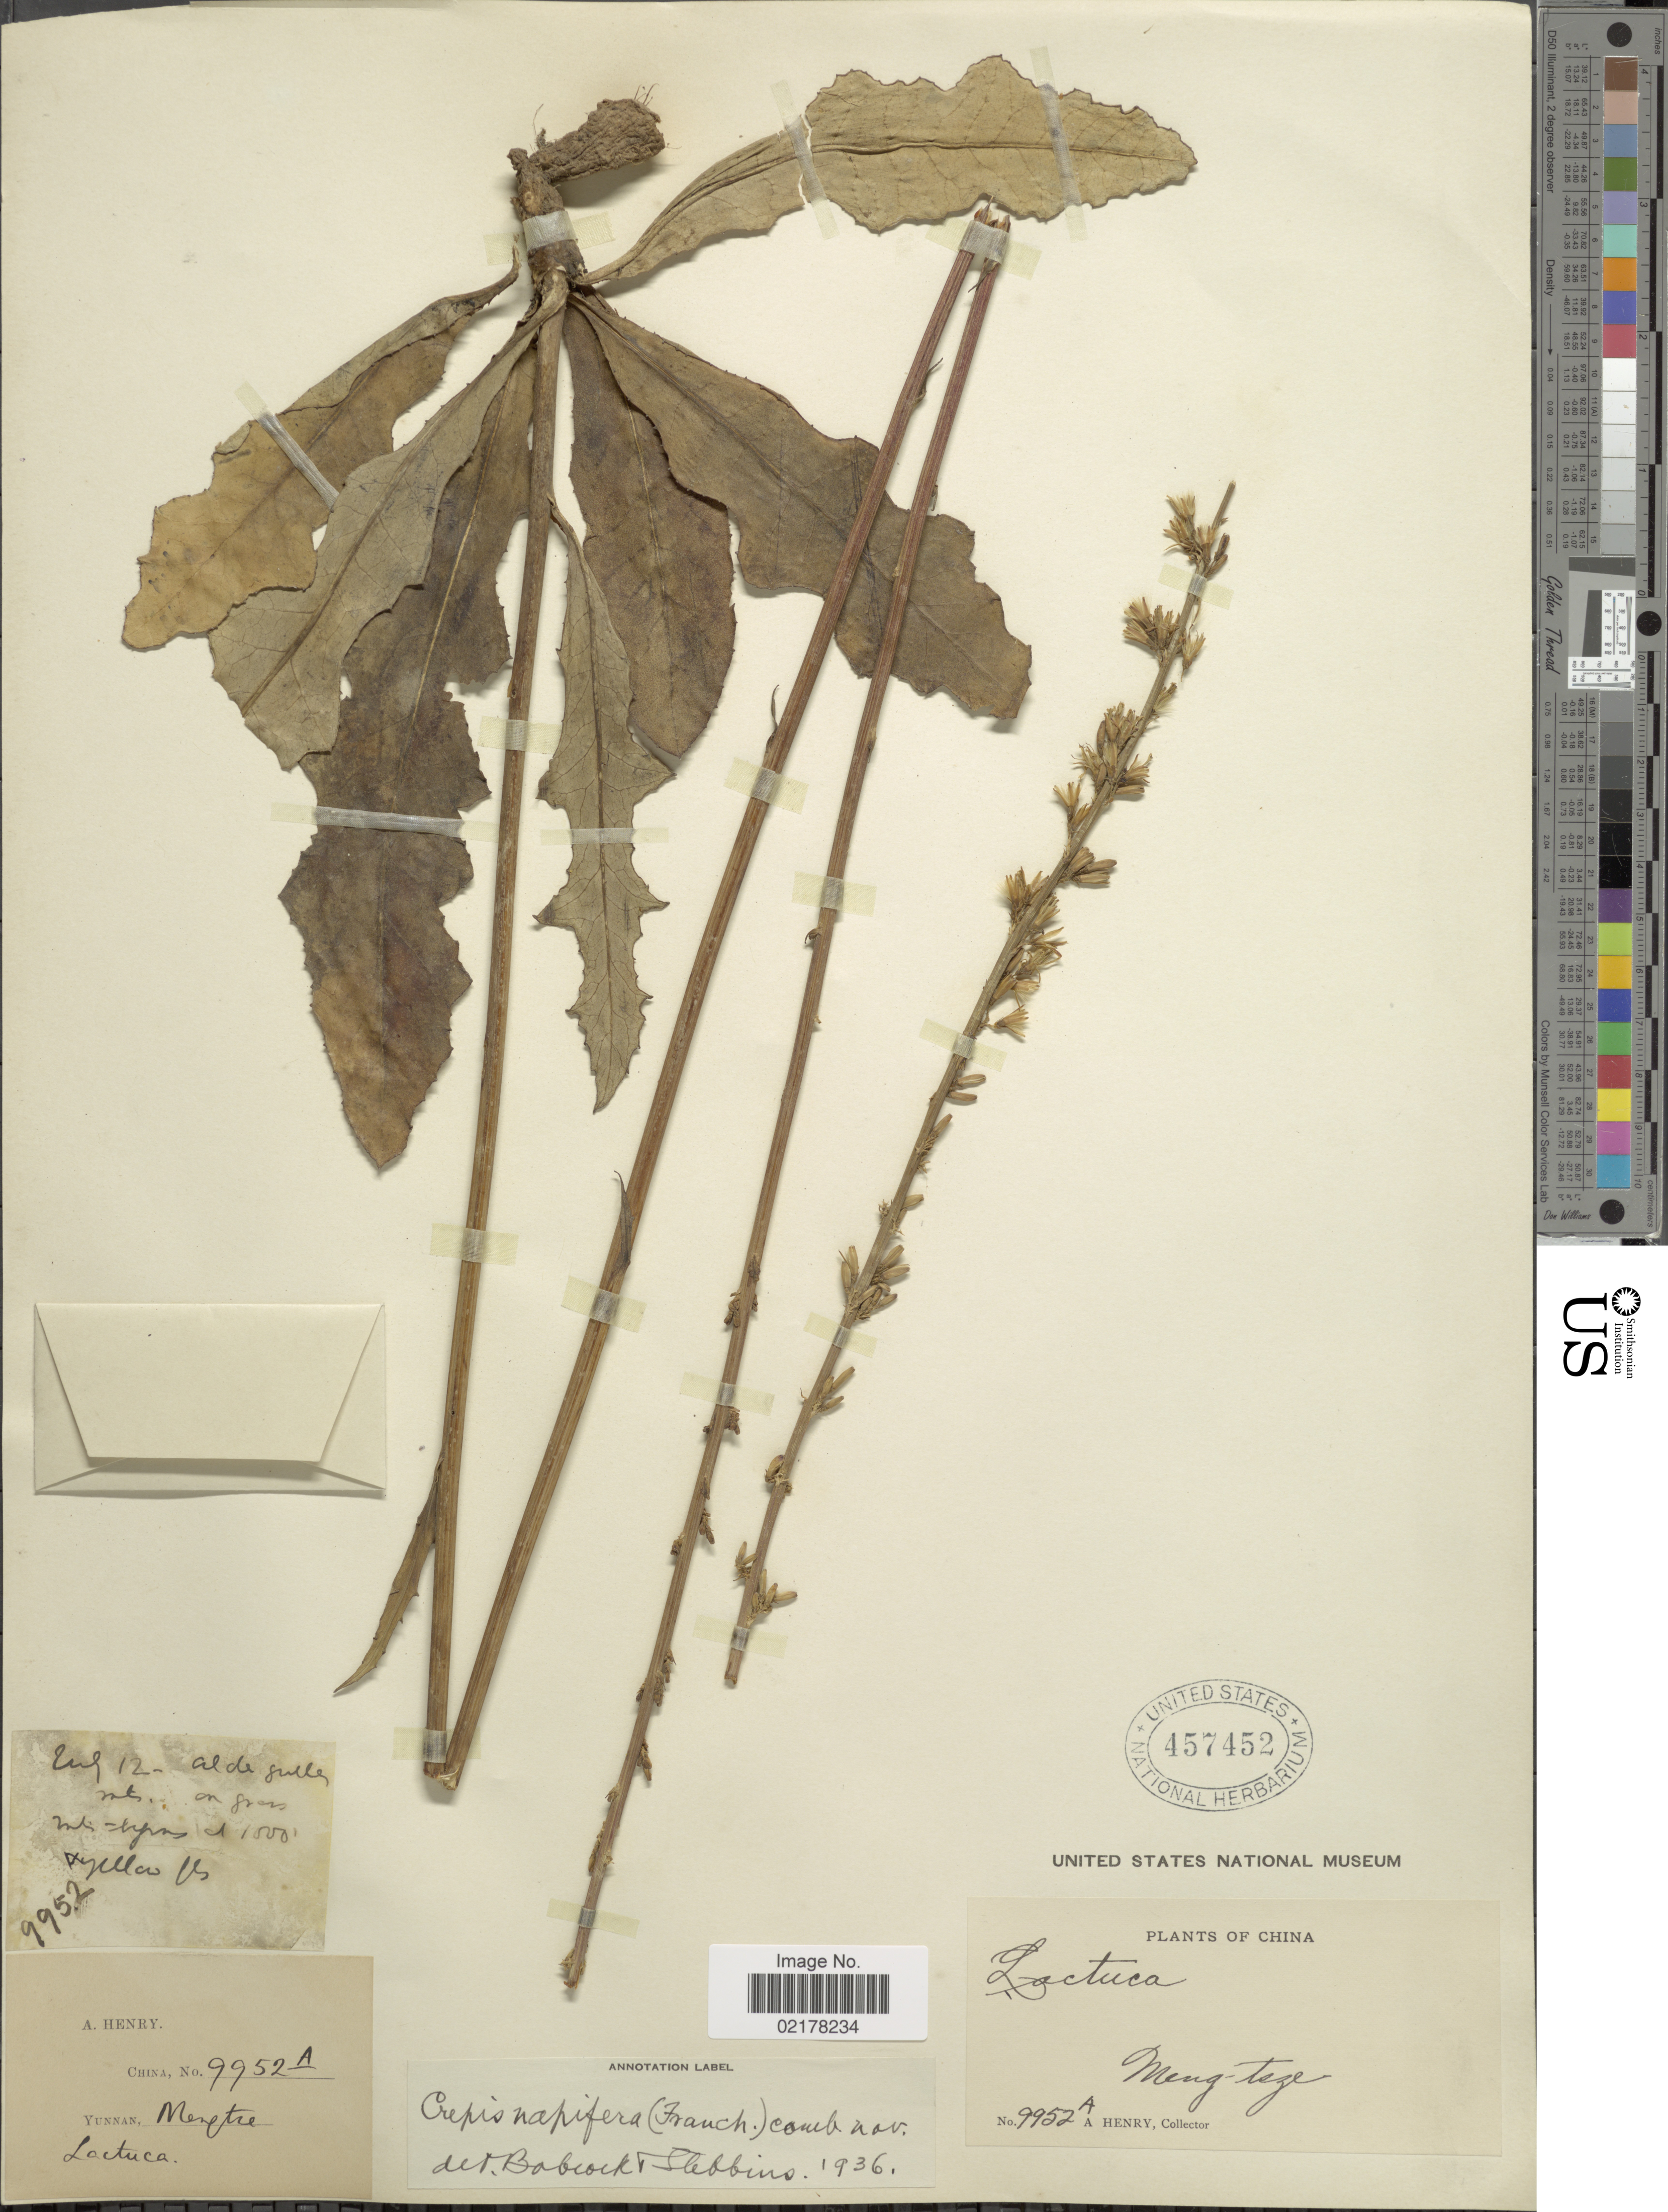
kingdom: Plantae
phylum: Tracheophyta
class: Magnoliopsida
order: Asterales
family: Asteraceae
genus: Crepis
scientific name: Crepis napifera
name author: (Franch.) Babc.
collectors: A. Henry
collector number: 9952 A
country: China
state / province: Yunnan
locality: Meng-tze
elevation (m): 305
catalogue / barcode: US 457452